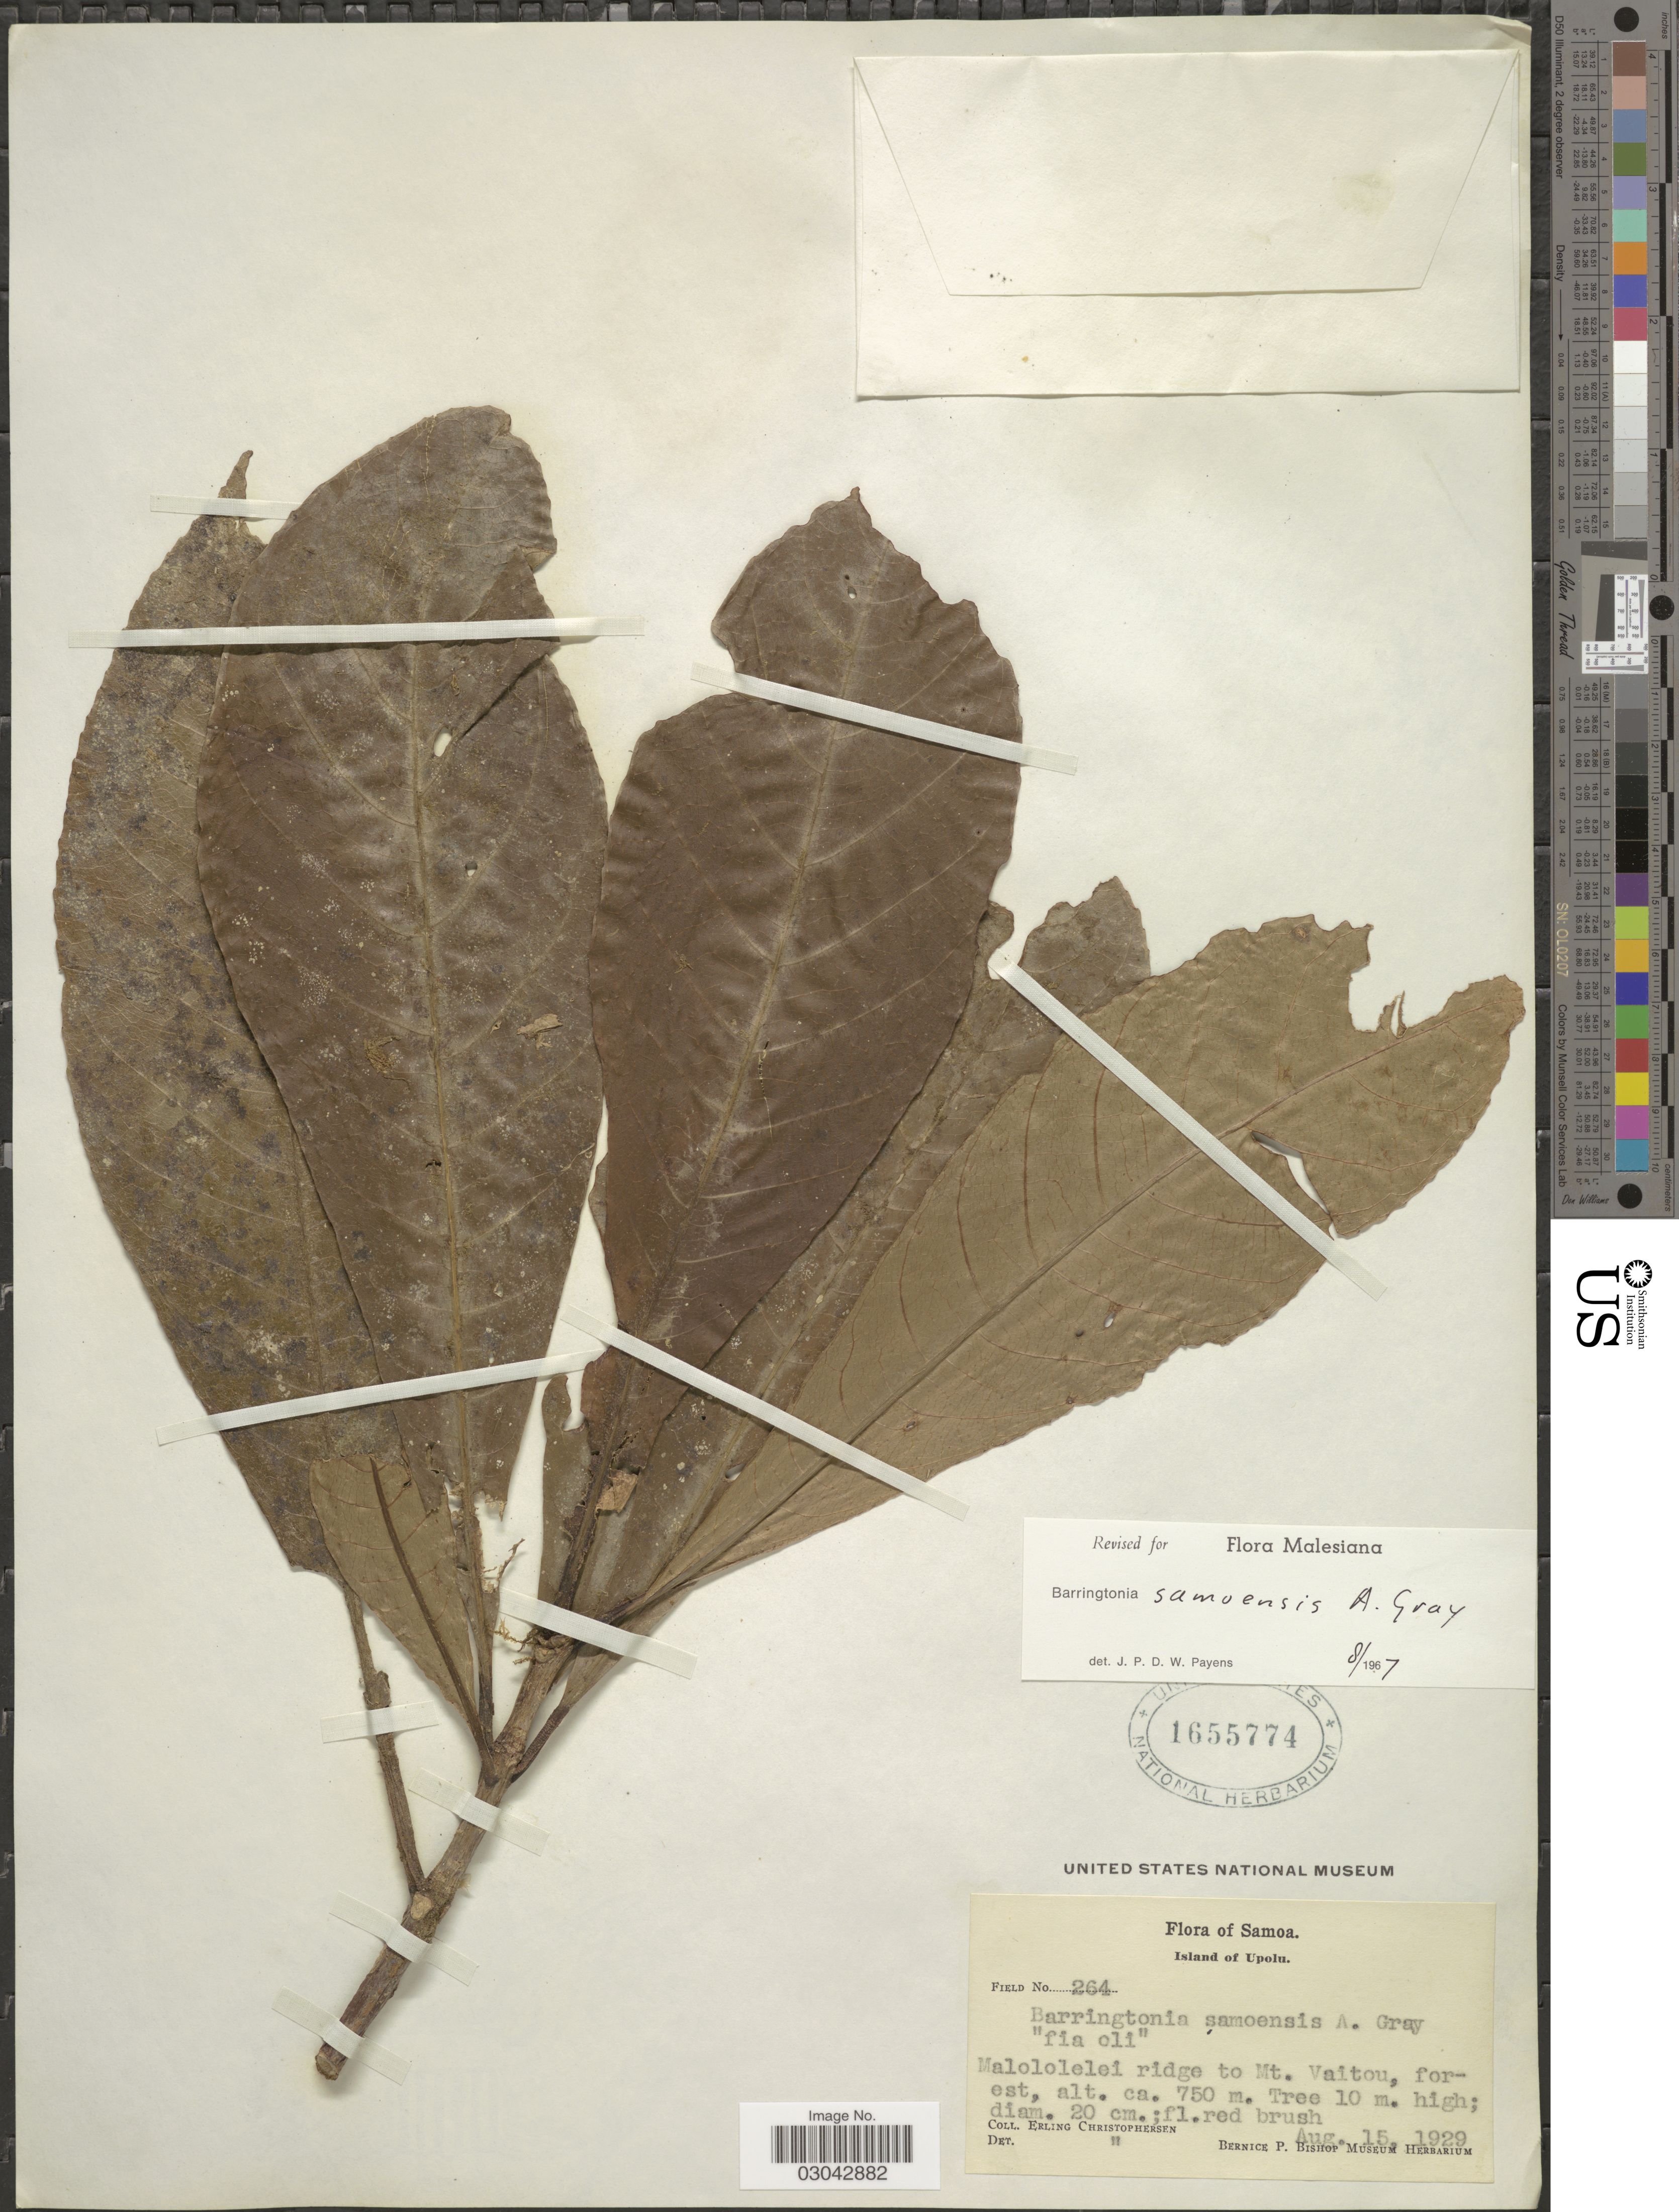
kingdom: Plantae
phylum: Tracheophyta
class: Magnoliopsida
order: Ericales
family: Lecythidaceae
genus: Barringtonia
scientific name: Barringtonia samoensis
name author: A. Gray in Wilkes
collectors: E. Christophersen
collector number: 264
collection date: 1929-08-15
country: Samoa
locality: Samoa, Island of Upolu, Malololelei ridge to Mt. Vaitou.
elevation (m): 750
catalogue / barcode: US 1655774